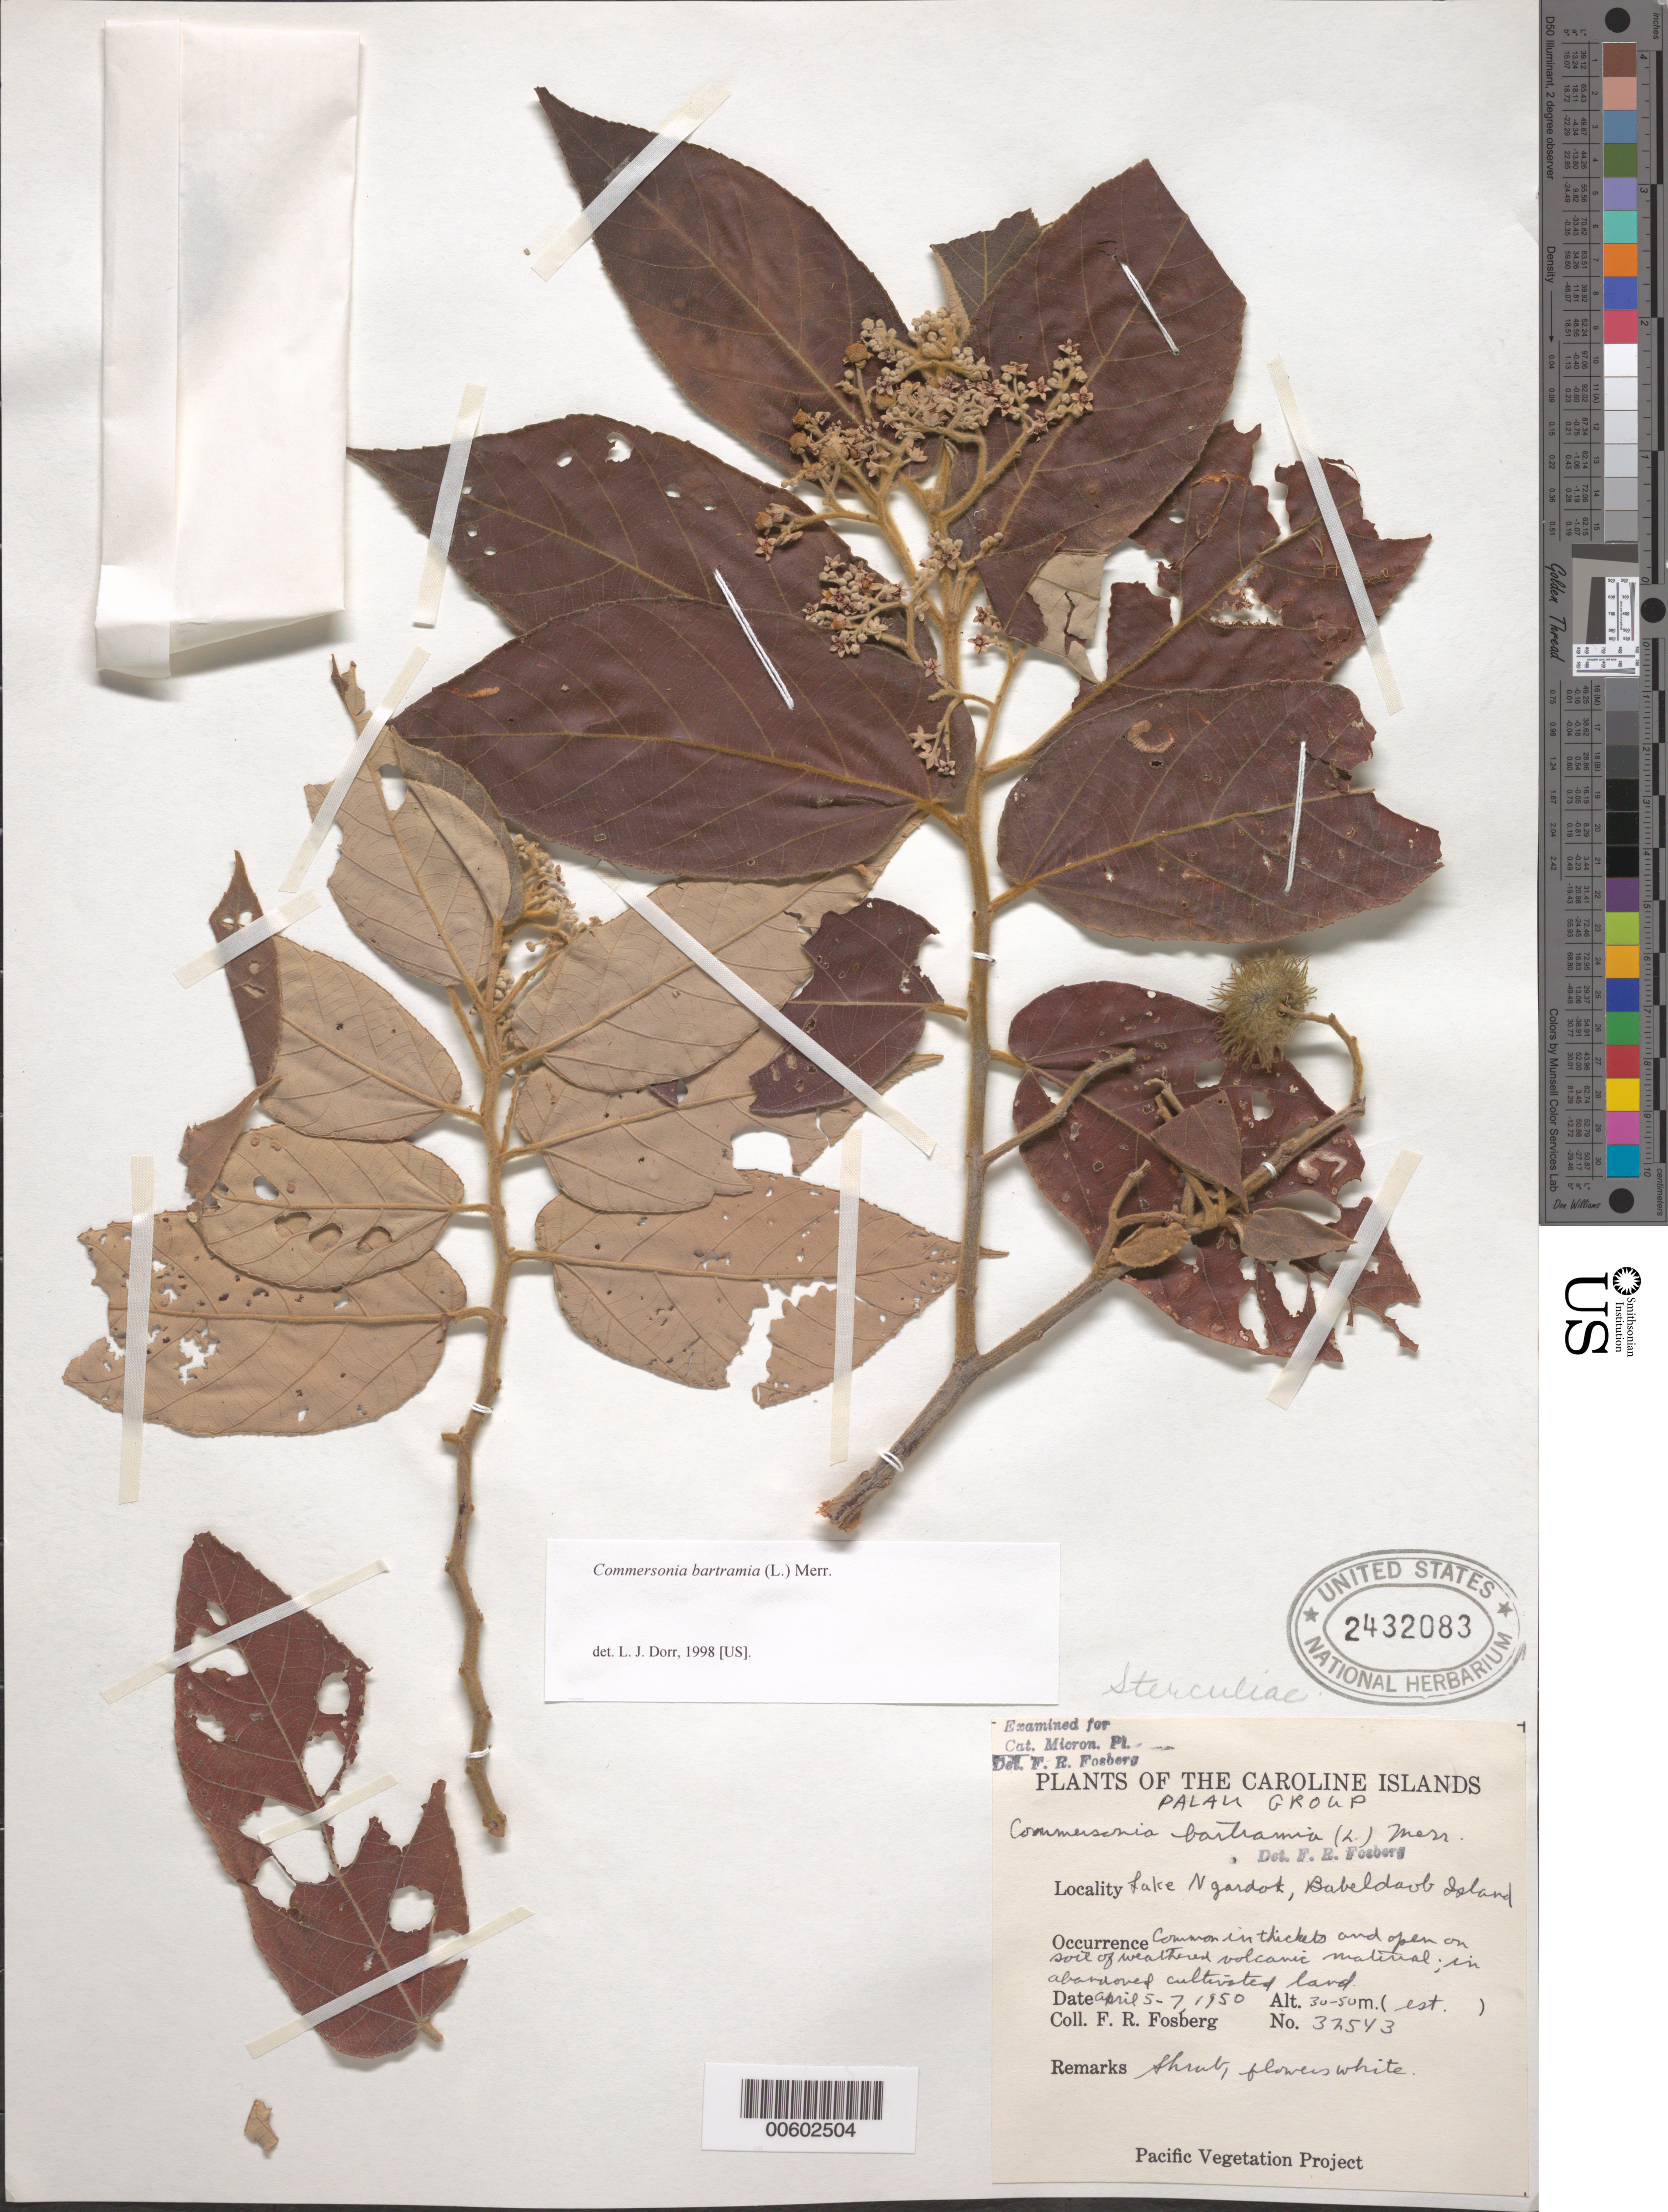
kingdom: Plantae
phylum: Tracheophyta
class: Magnoliopsida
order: Malvales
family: Malvaceae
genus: Commersonia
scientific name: Commersonia bartramia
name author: (L.) Merr.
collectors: F. R. Fosberg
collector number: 32543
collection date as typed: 05 Apr 1950 to 07 May 1950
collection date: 1950-04-05/1950-05-07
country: Palau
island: Babeldaob [Babelthuap]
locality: Babeldaob (= Babelthuap). Caroline Islands, Palau Group. Lake Ngardot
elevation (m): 30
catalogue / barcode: US 2432083